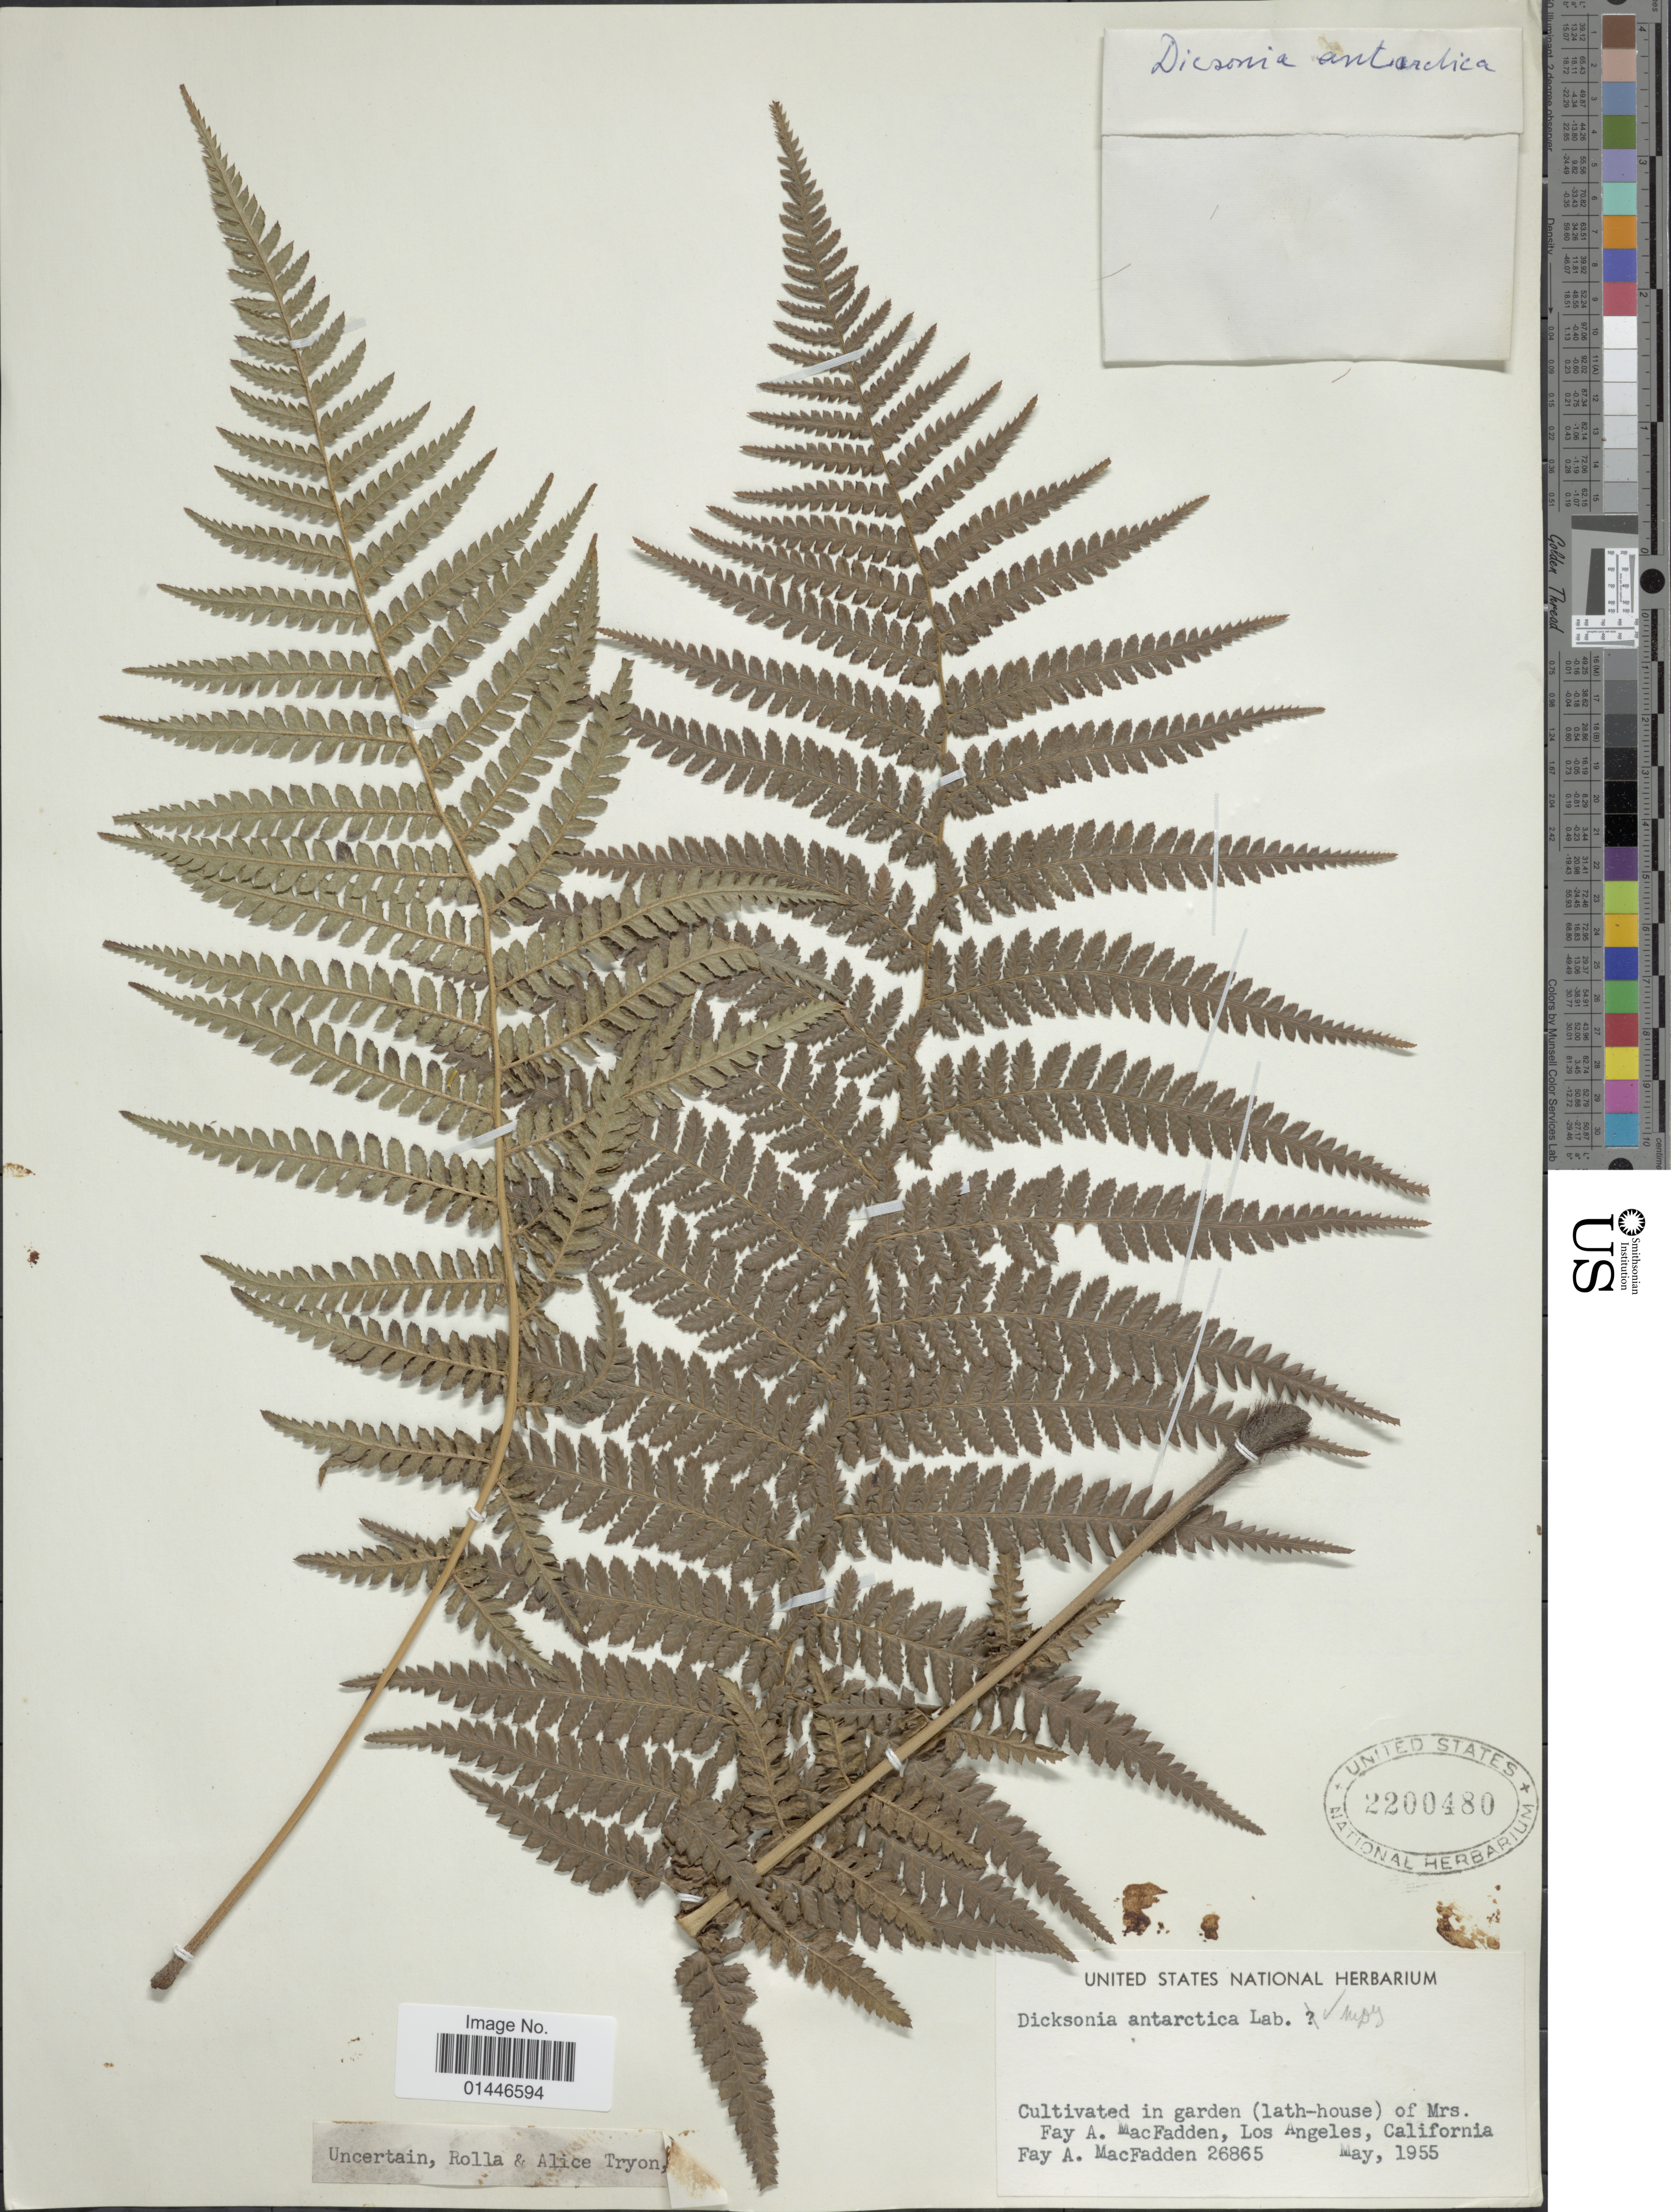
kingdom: Plantae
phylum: Tracheophyta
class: Polypodiopsida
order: Cyatheales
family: Dicksoniaceae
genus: Dicksonia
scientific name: Dicksonia fibrosa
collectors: F. MacFadden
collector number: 26865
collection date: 1955-05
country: United States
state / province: California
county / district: Los Angeles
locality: In garden (lath-house) of Mrs. Fay MacFadden, Los Angeles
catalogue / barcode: US 2200480